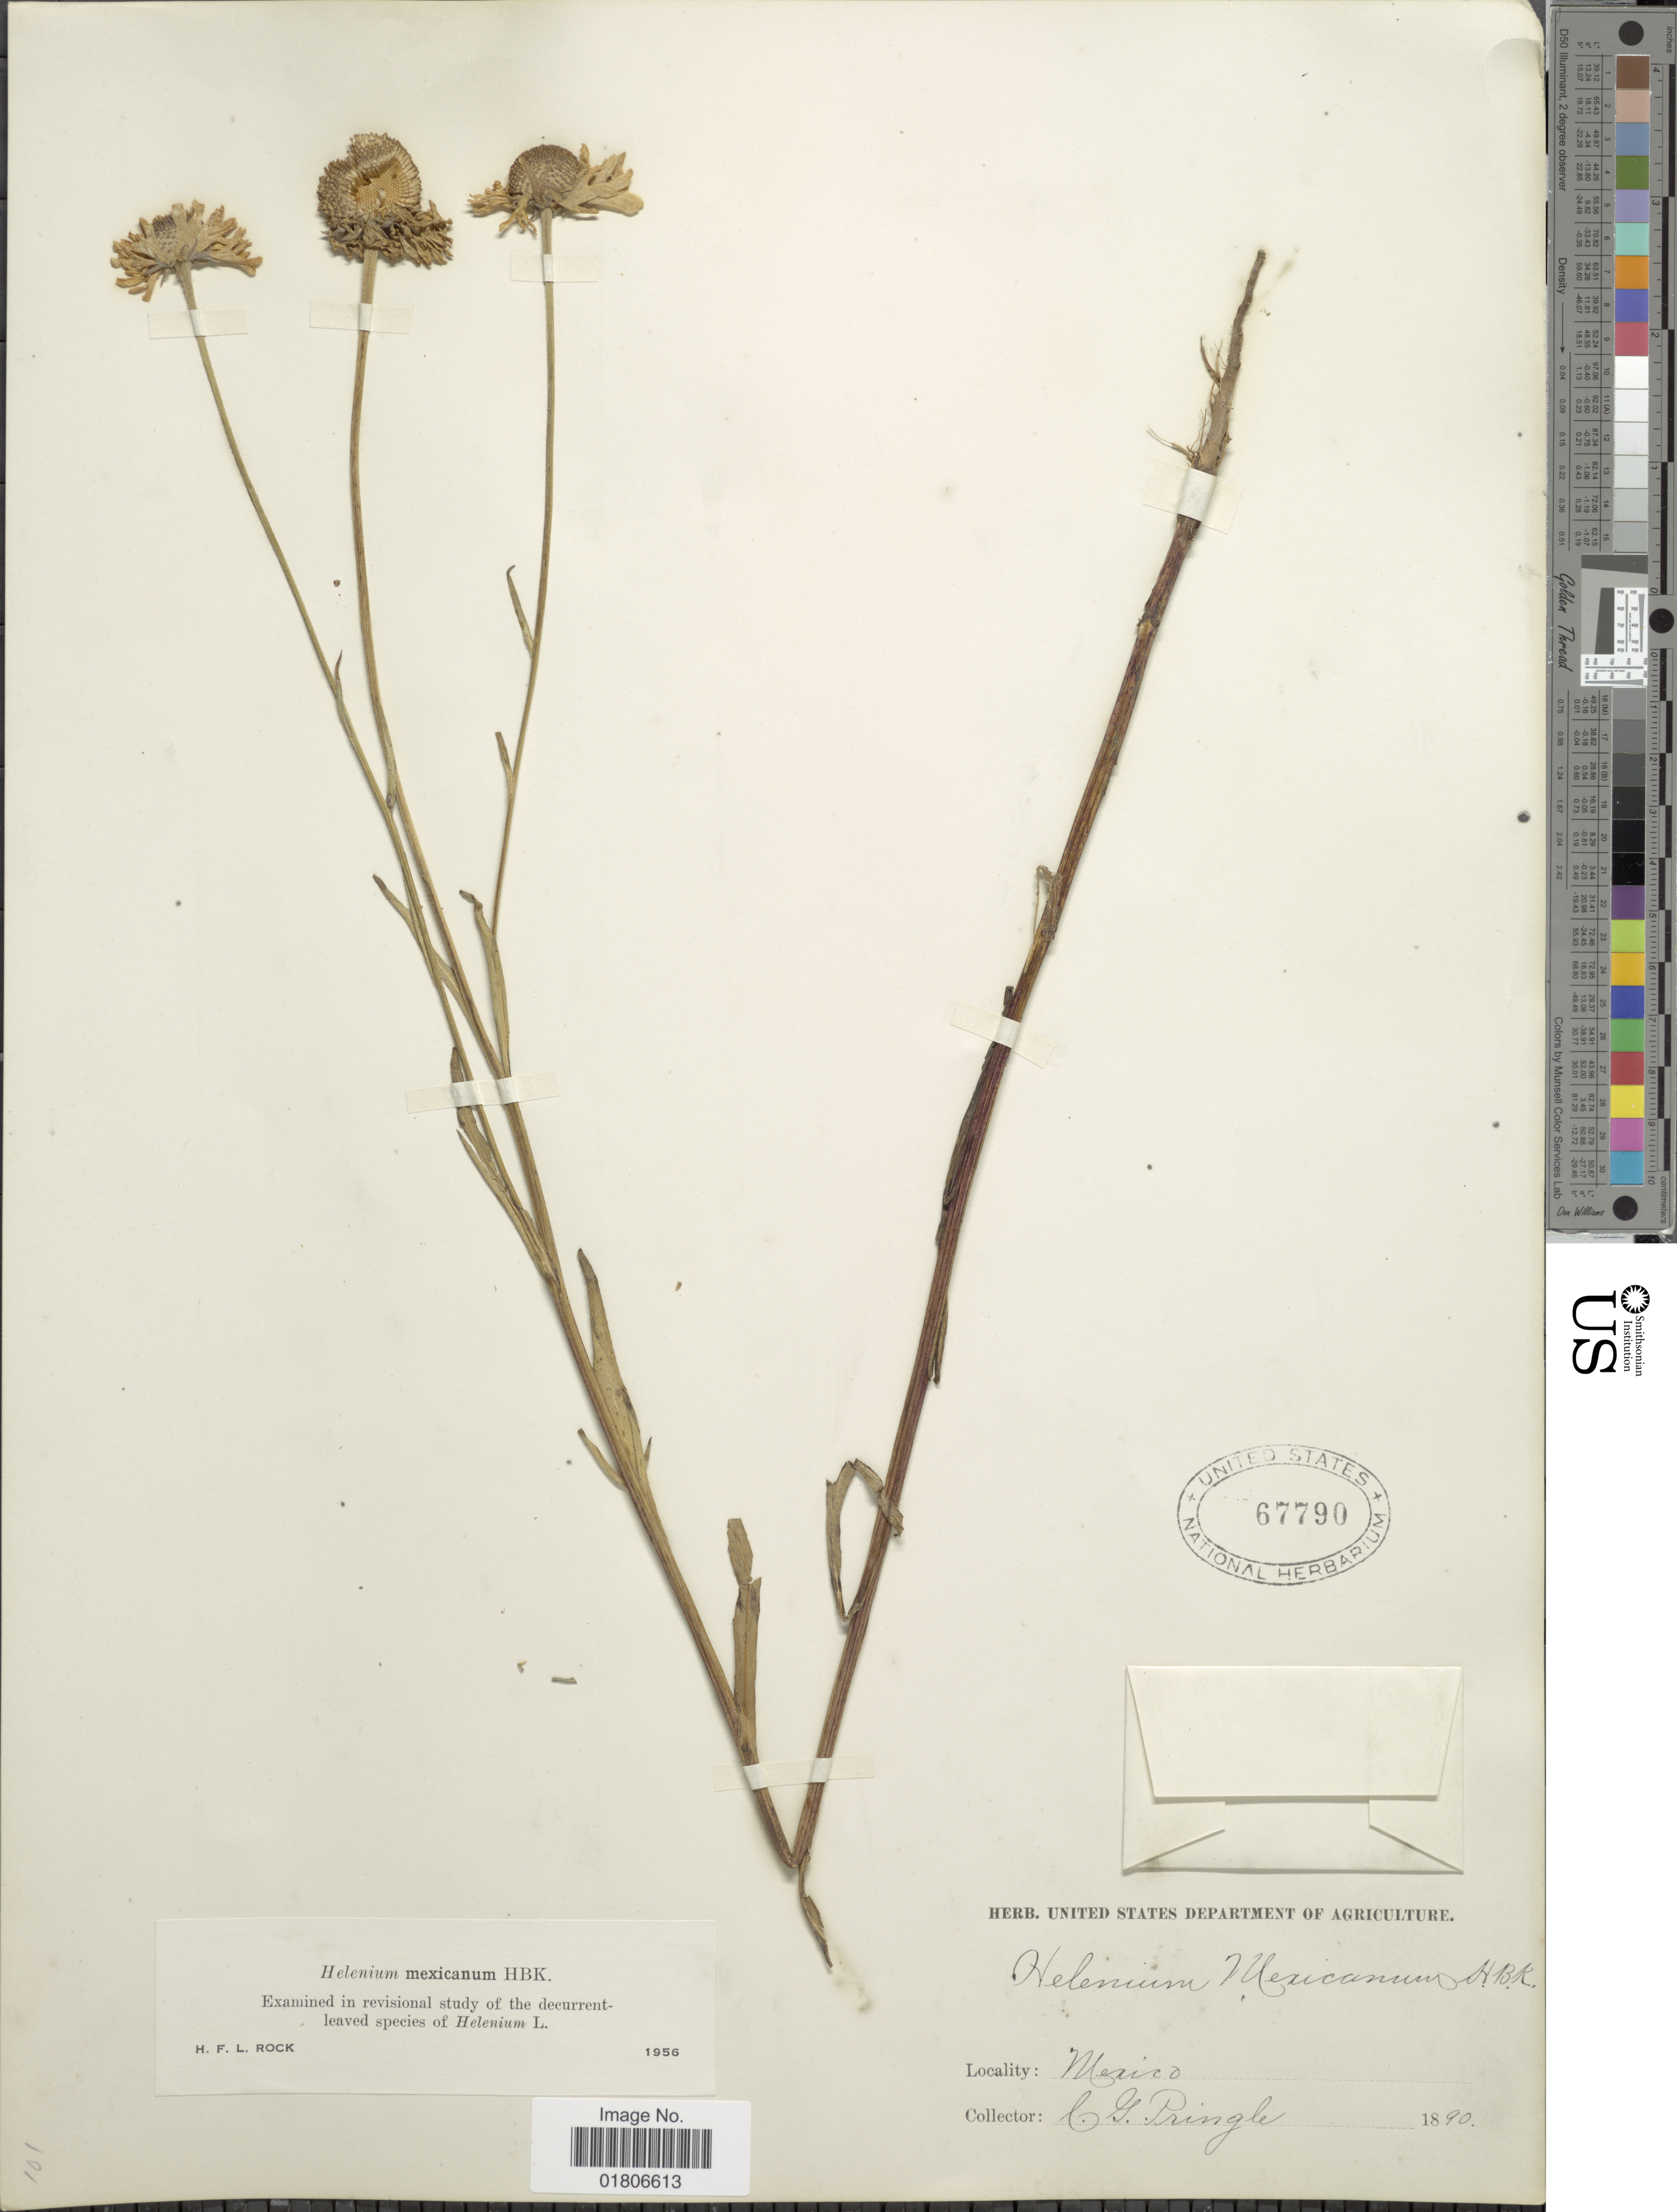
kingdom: Plantae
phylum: Tracheophyta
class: Magnoliopsida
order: Asterales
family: Asteraceae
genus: Helenium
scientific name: Helenium mexicanum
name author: Kunth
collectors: C. G. Pringle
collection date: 1890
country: Mexico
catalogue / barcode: US 67790